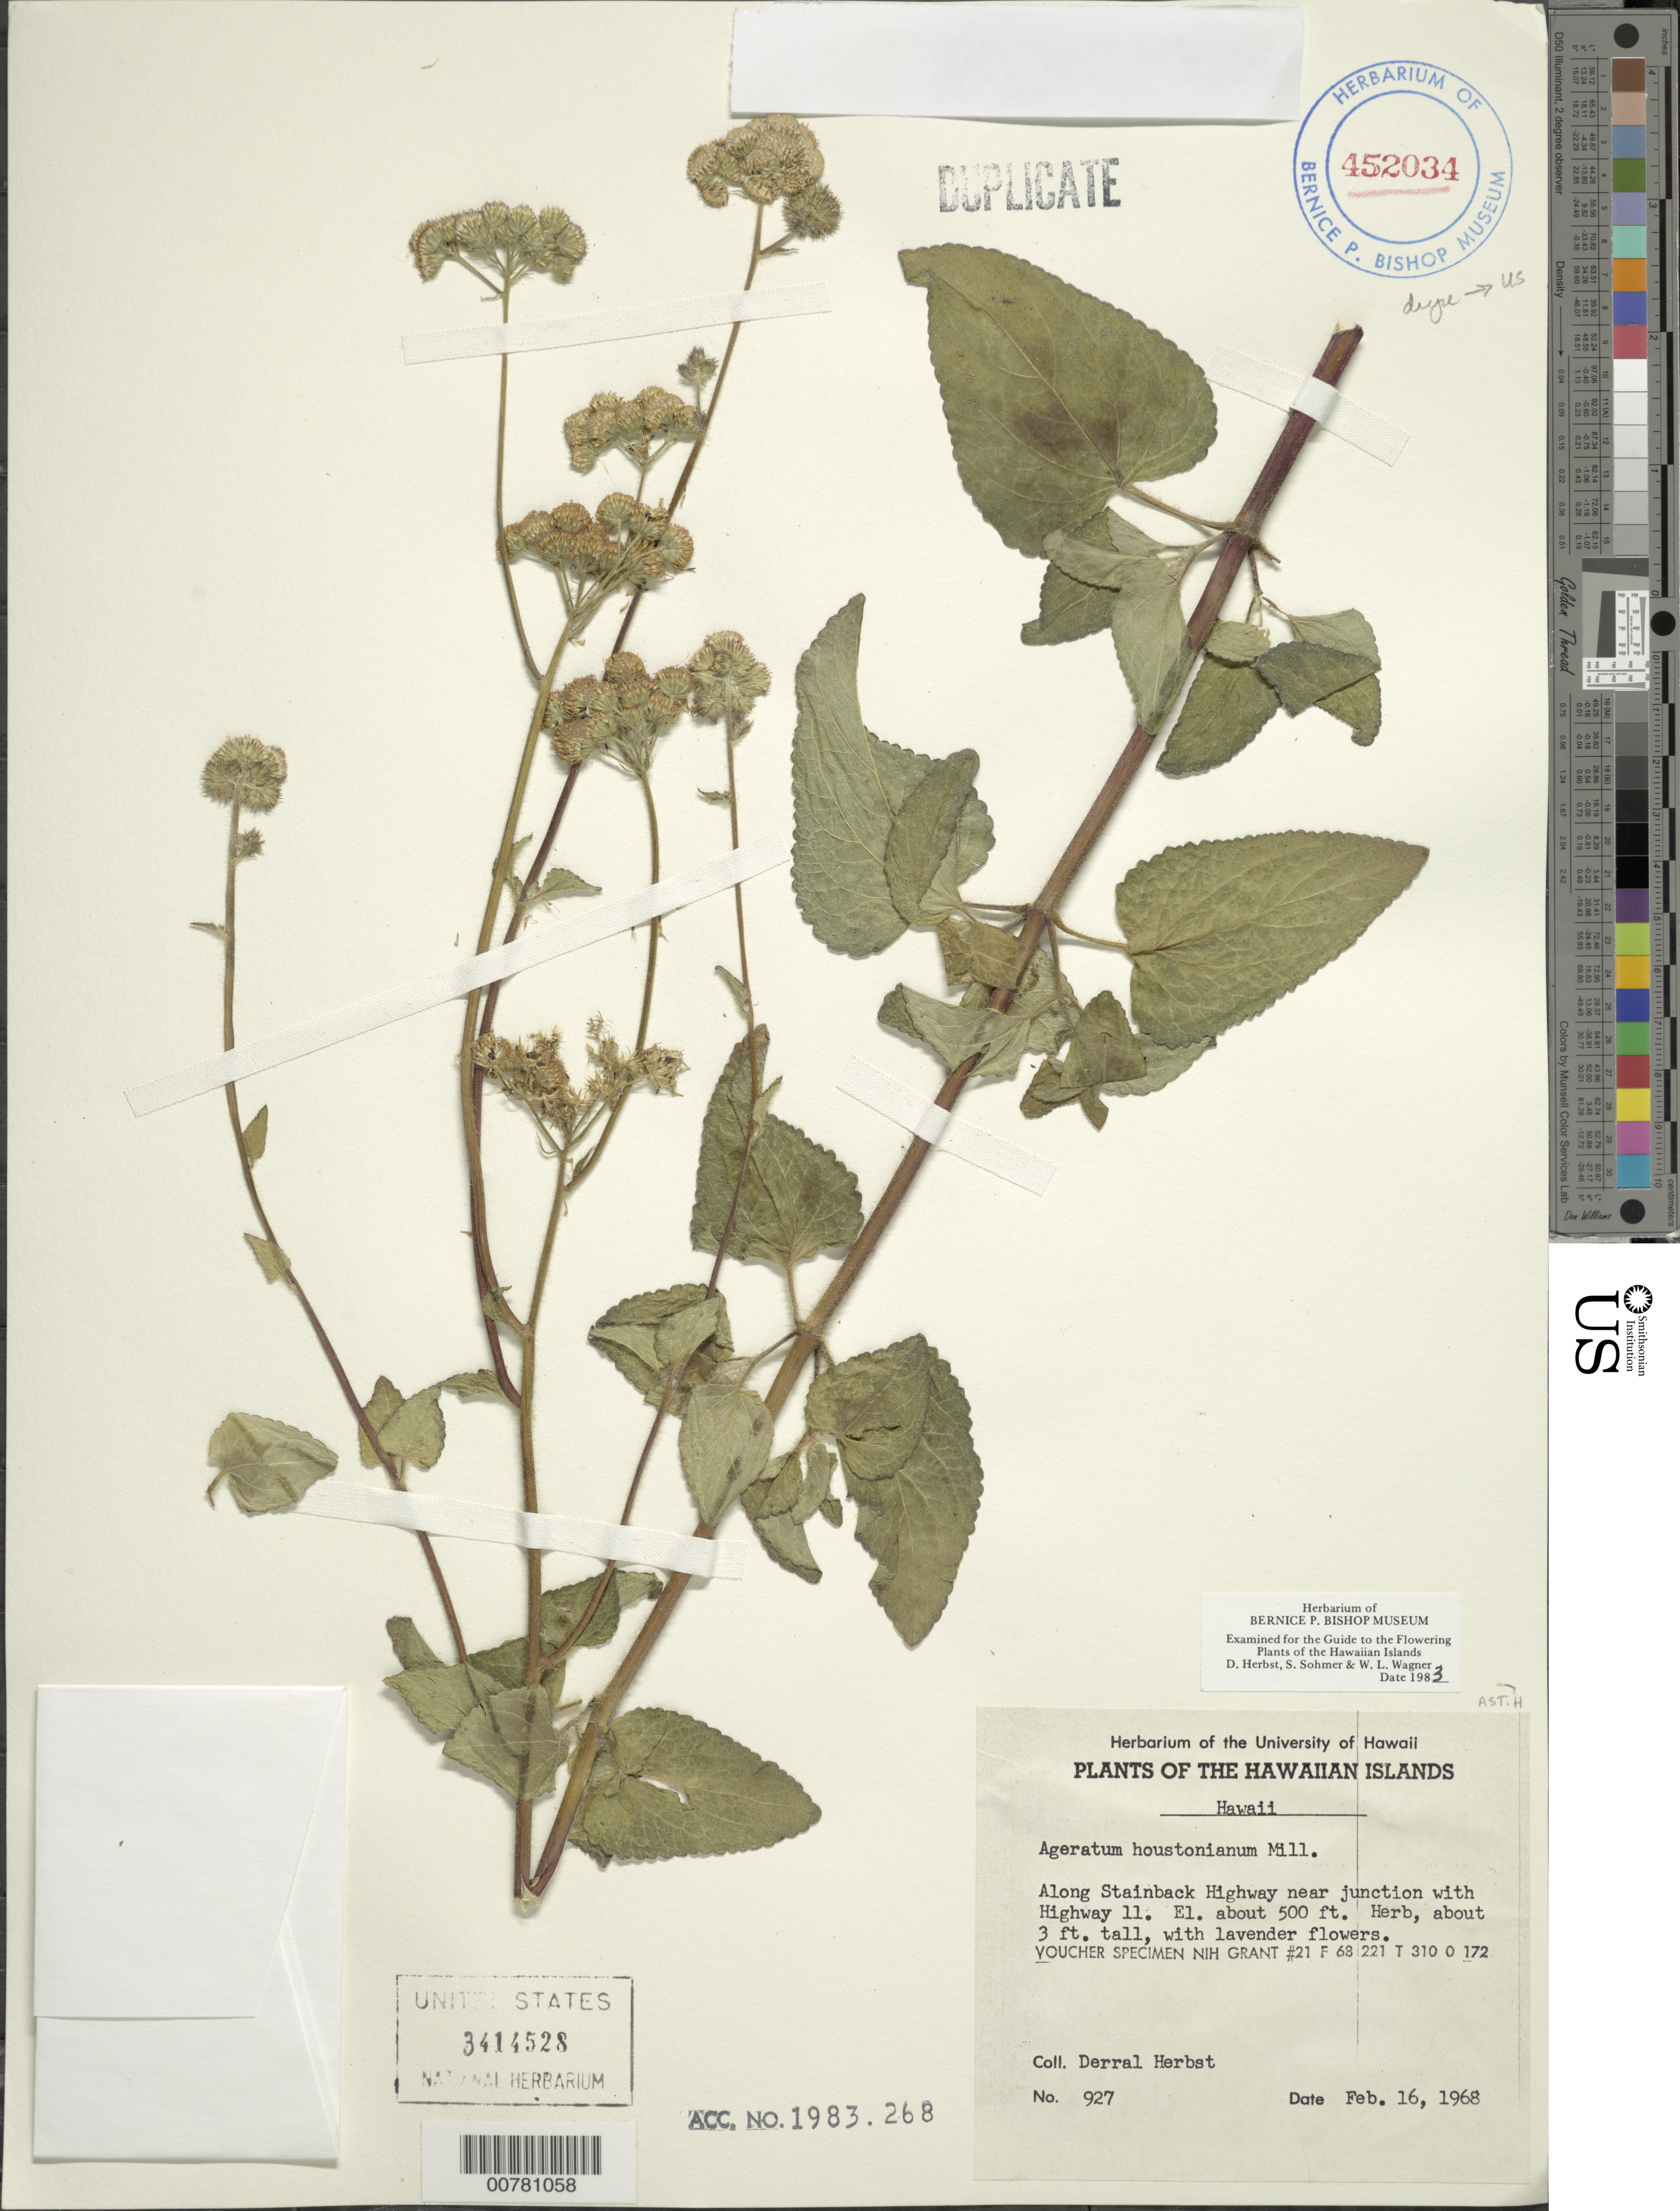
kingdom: Plantae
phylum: Tracheophyta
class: Magnoliopsida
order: Asterales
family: Asteraceae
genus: Ageratum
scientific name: Ageratum houstonianum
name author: Mill.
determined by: Herbst, D. R.; Sohmer, S. H.; Wagner, W. L.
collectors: D. R. Herbst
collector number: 927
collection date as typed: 16 Feb 1968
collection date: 1968-02-16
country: United States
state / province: Hawaii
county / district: Hawaii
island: Hawaii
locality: Along Stainback Hwy near junction with Hwy 11.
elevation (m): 152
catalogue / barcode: US 3414528